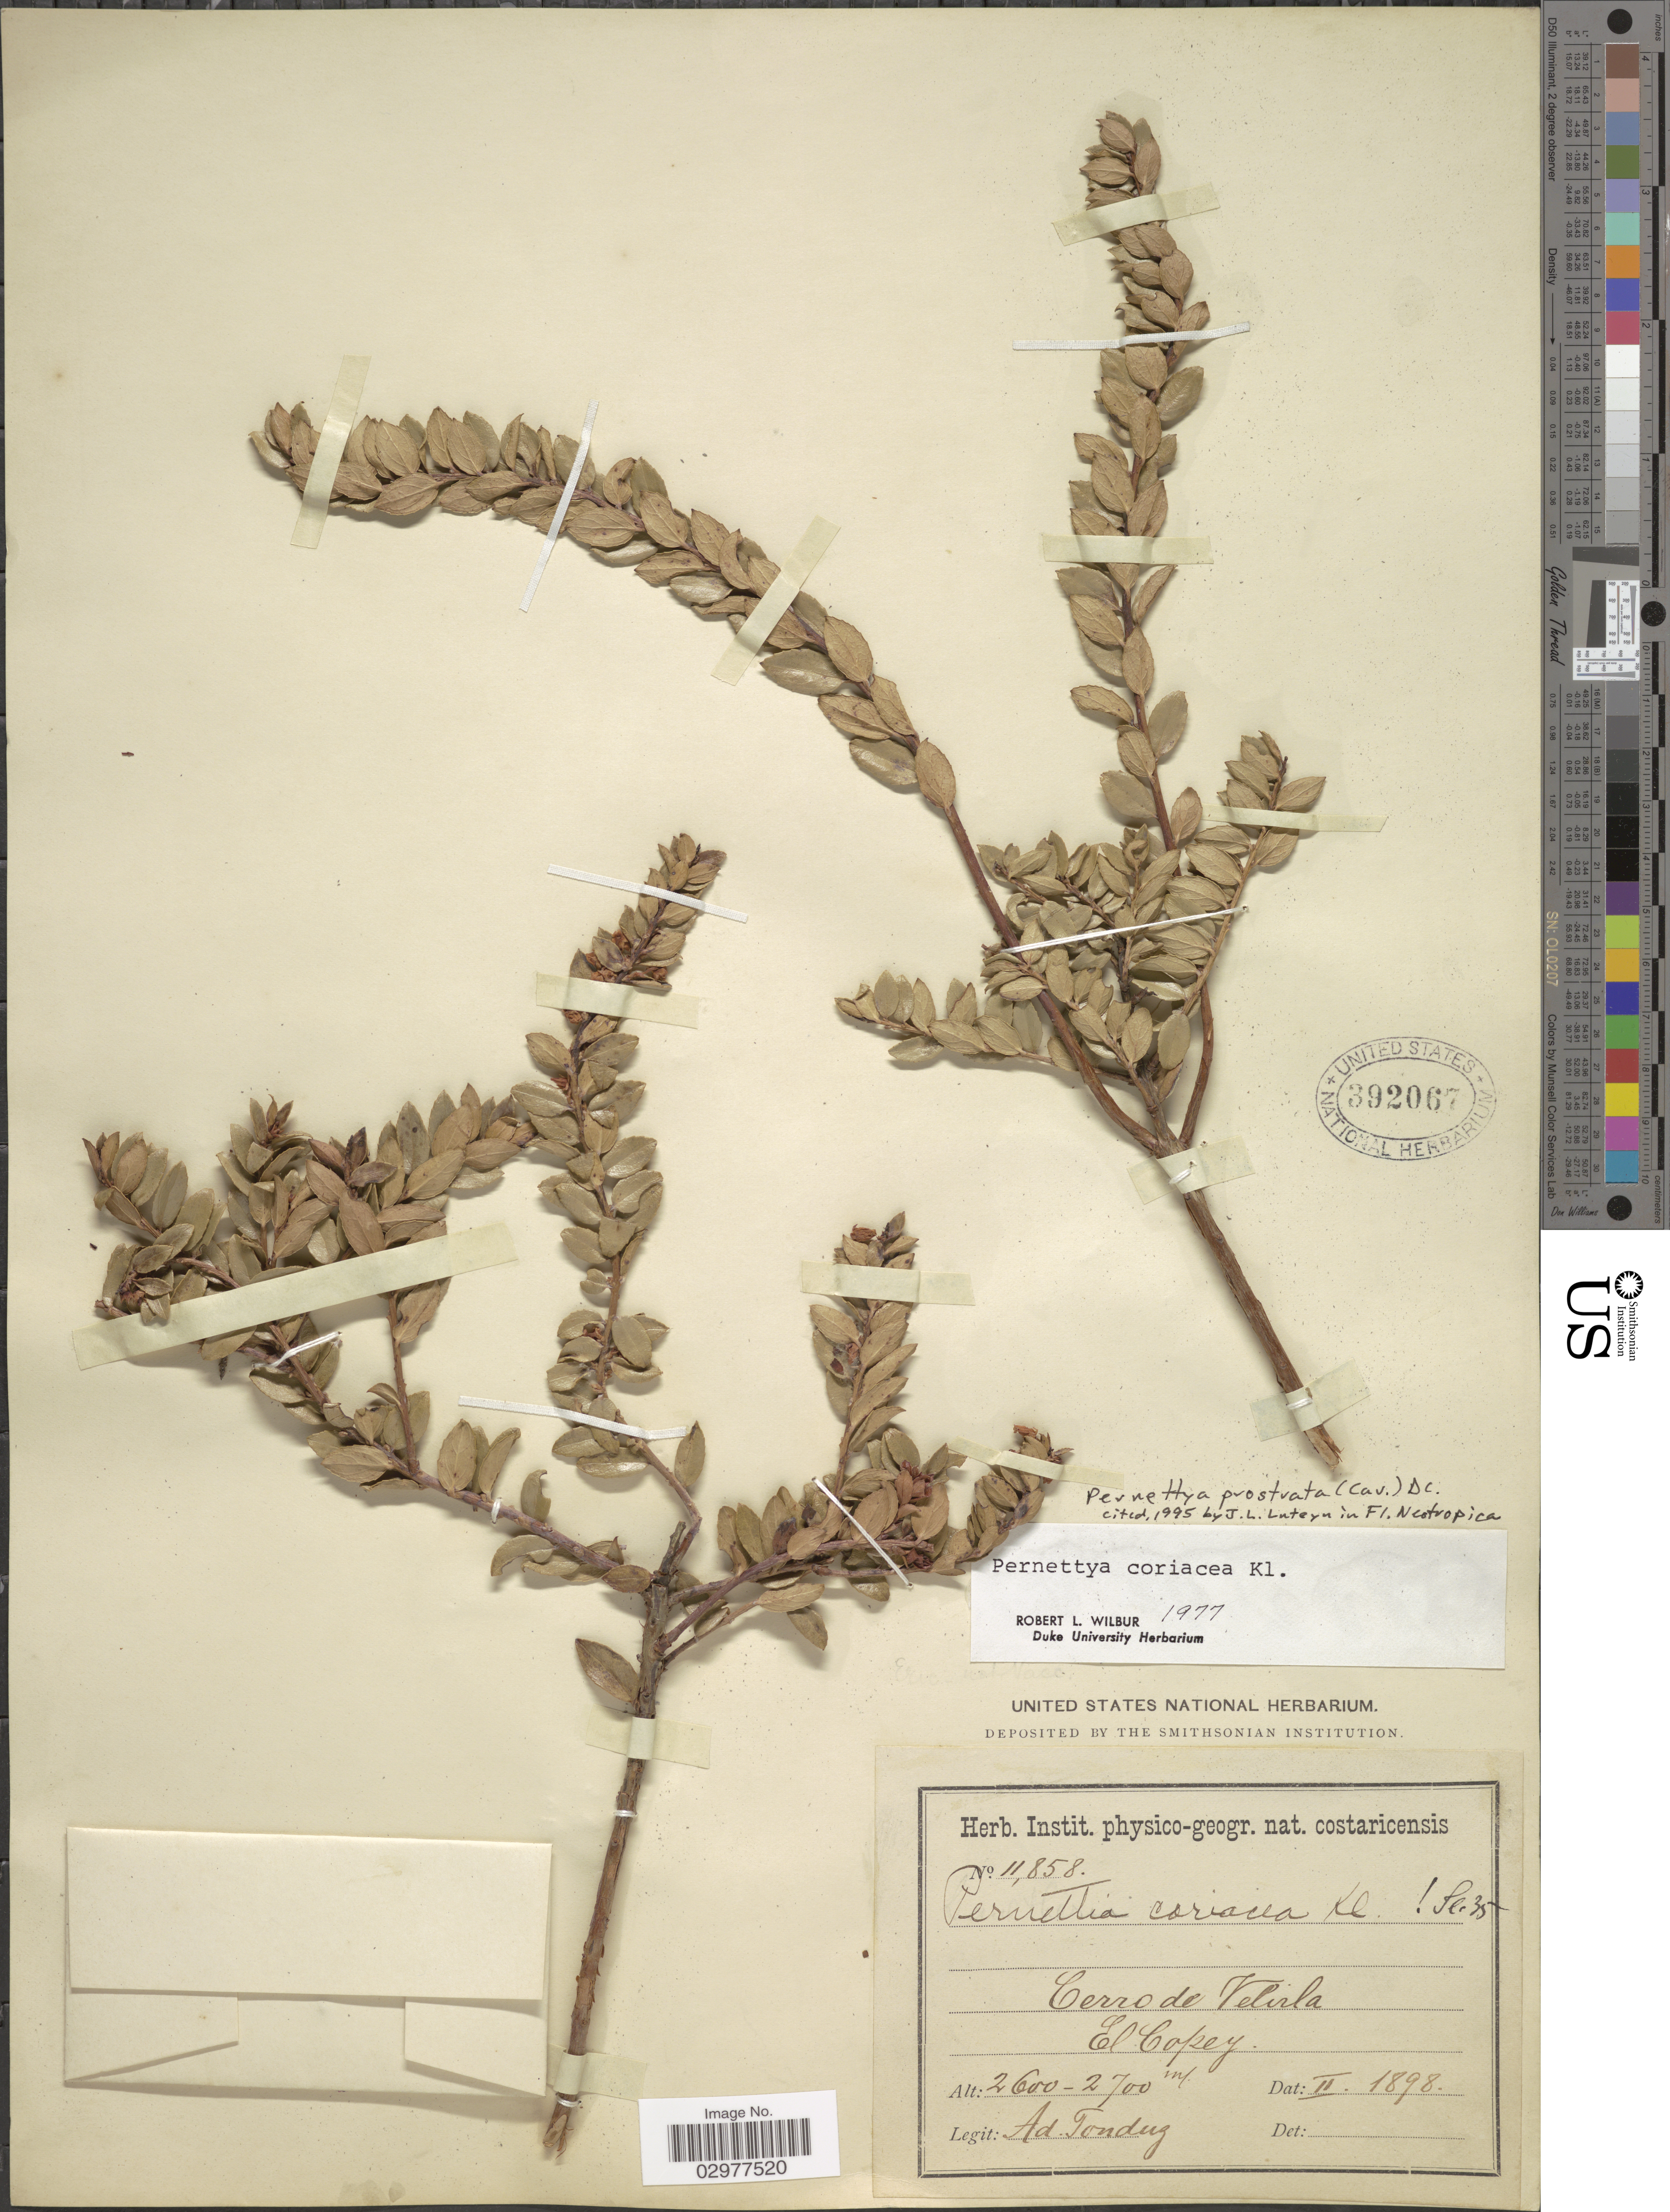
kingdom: Plantae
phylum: Tracheophyta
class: Magnoliopsida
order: Ericales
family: Ericaceae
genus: Pernettya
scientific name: Pernettya prostrata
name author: (Cav.) DC.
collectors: A. Tonduz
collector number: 11858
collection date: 1898-02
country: Costa Rica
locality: Cerro de Velirla, El Copey.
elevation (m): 2600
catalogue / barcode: US 392067